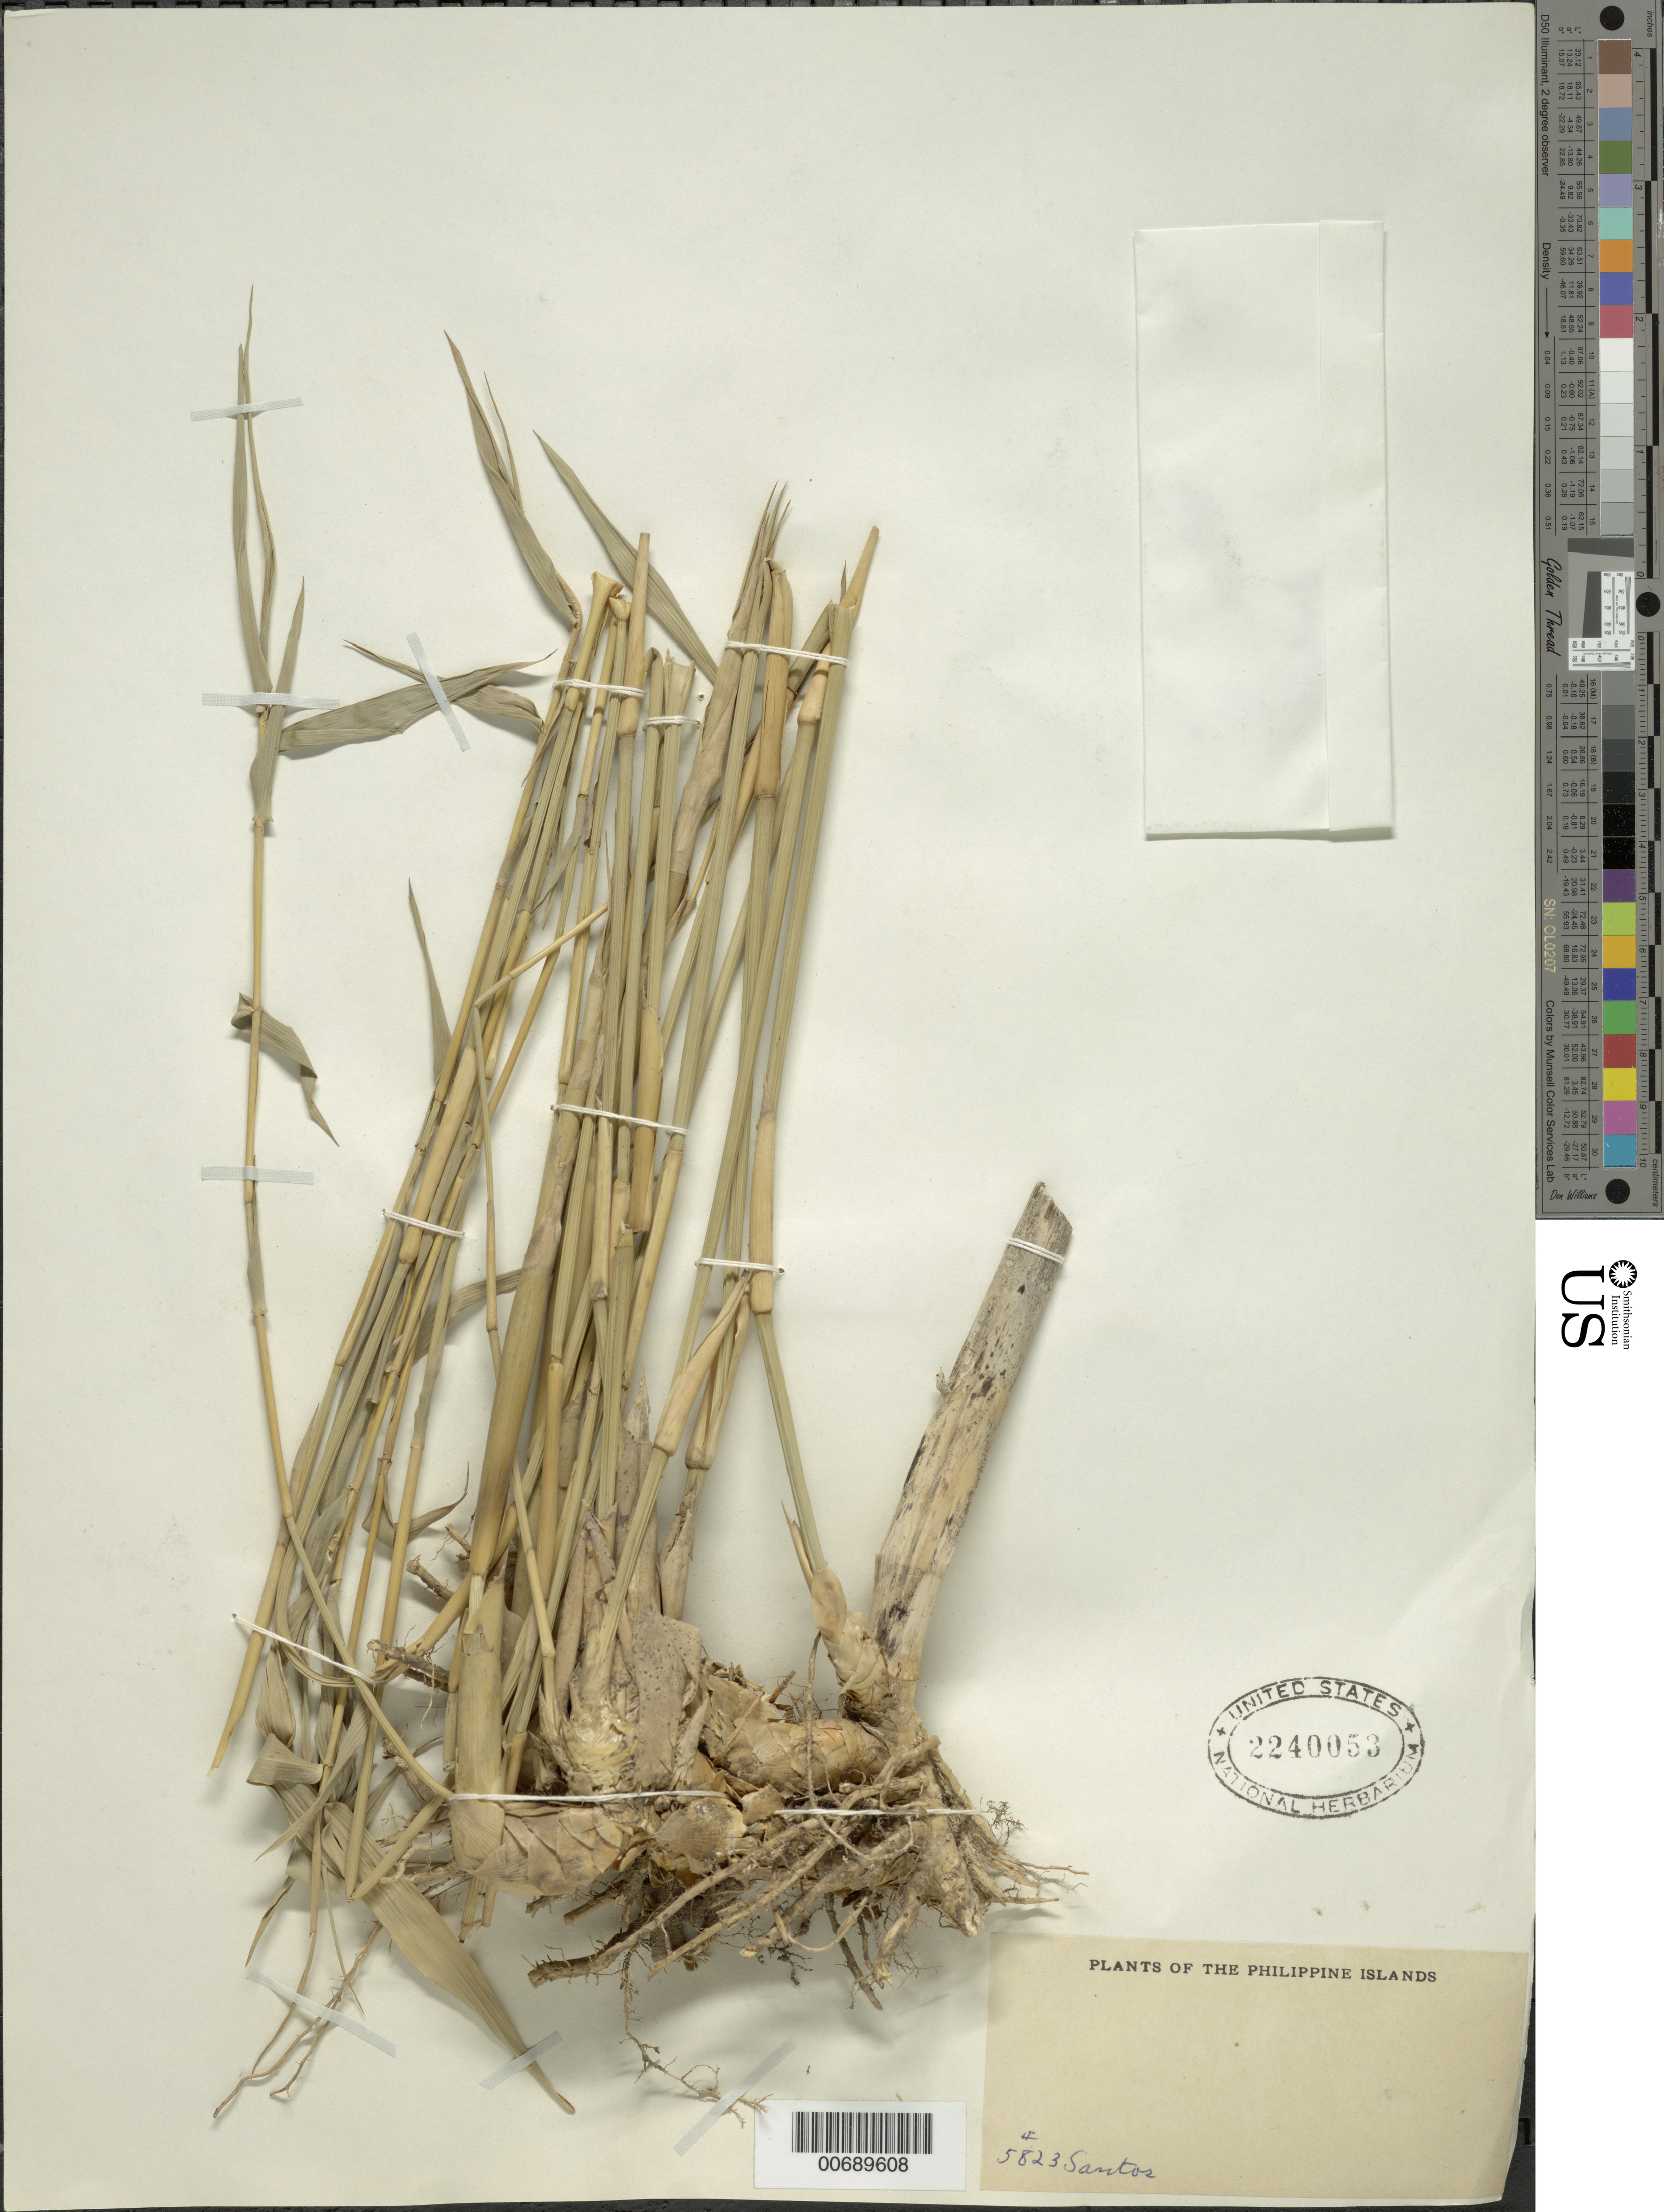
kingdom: Plantae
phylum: Tracheophyta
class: Liliopsida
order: Poales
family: Poaceae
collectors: J. V. Santos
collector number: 5823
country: Philippines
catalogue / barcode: US 2240053